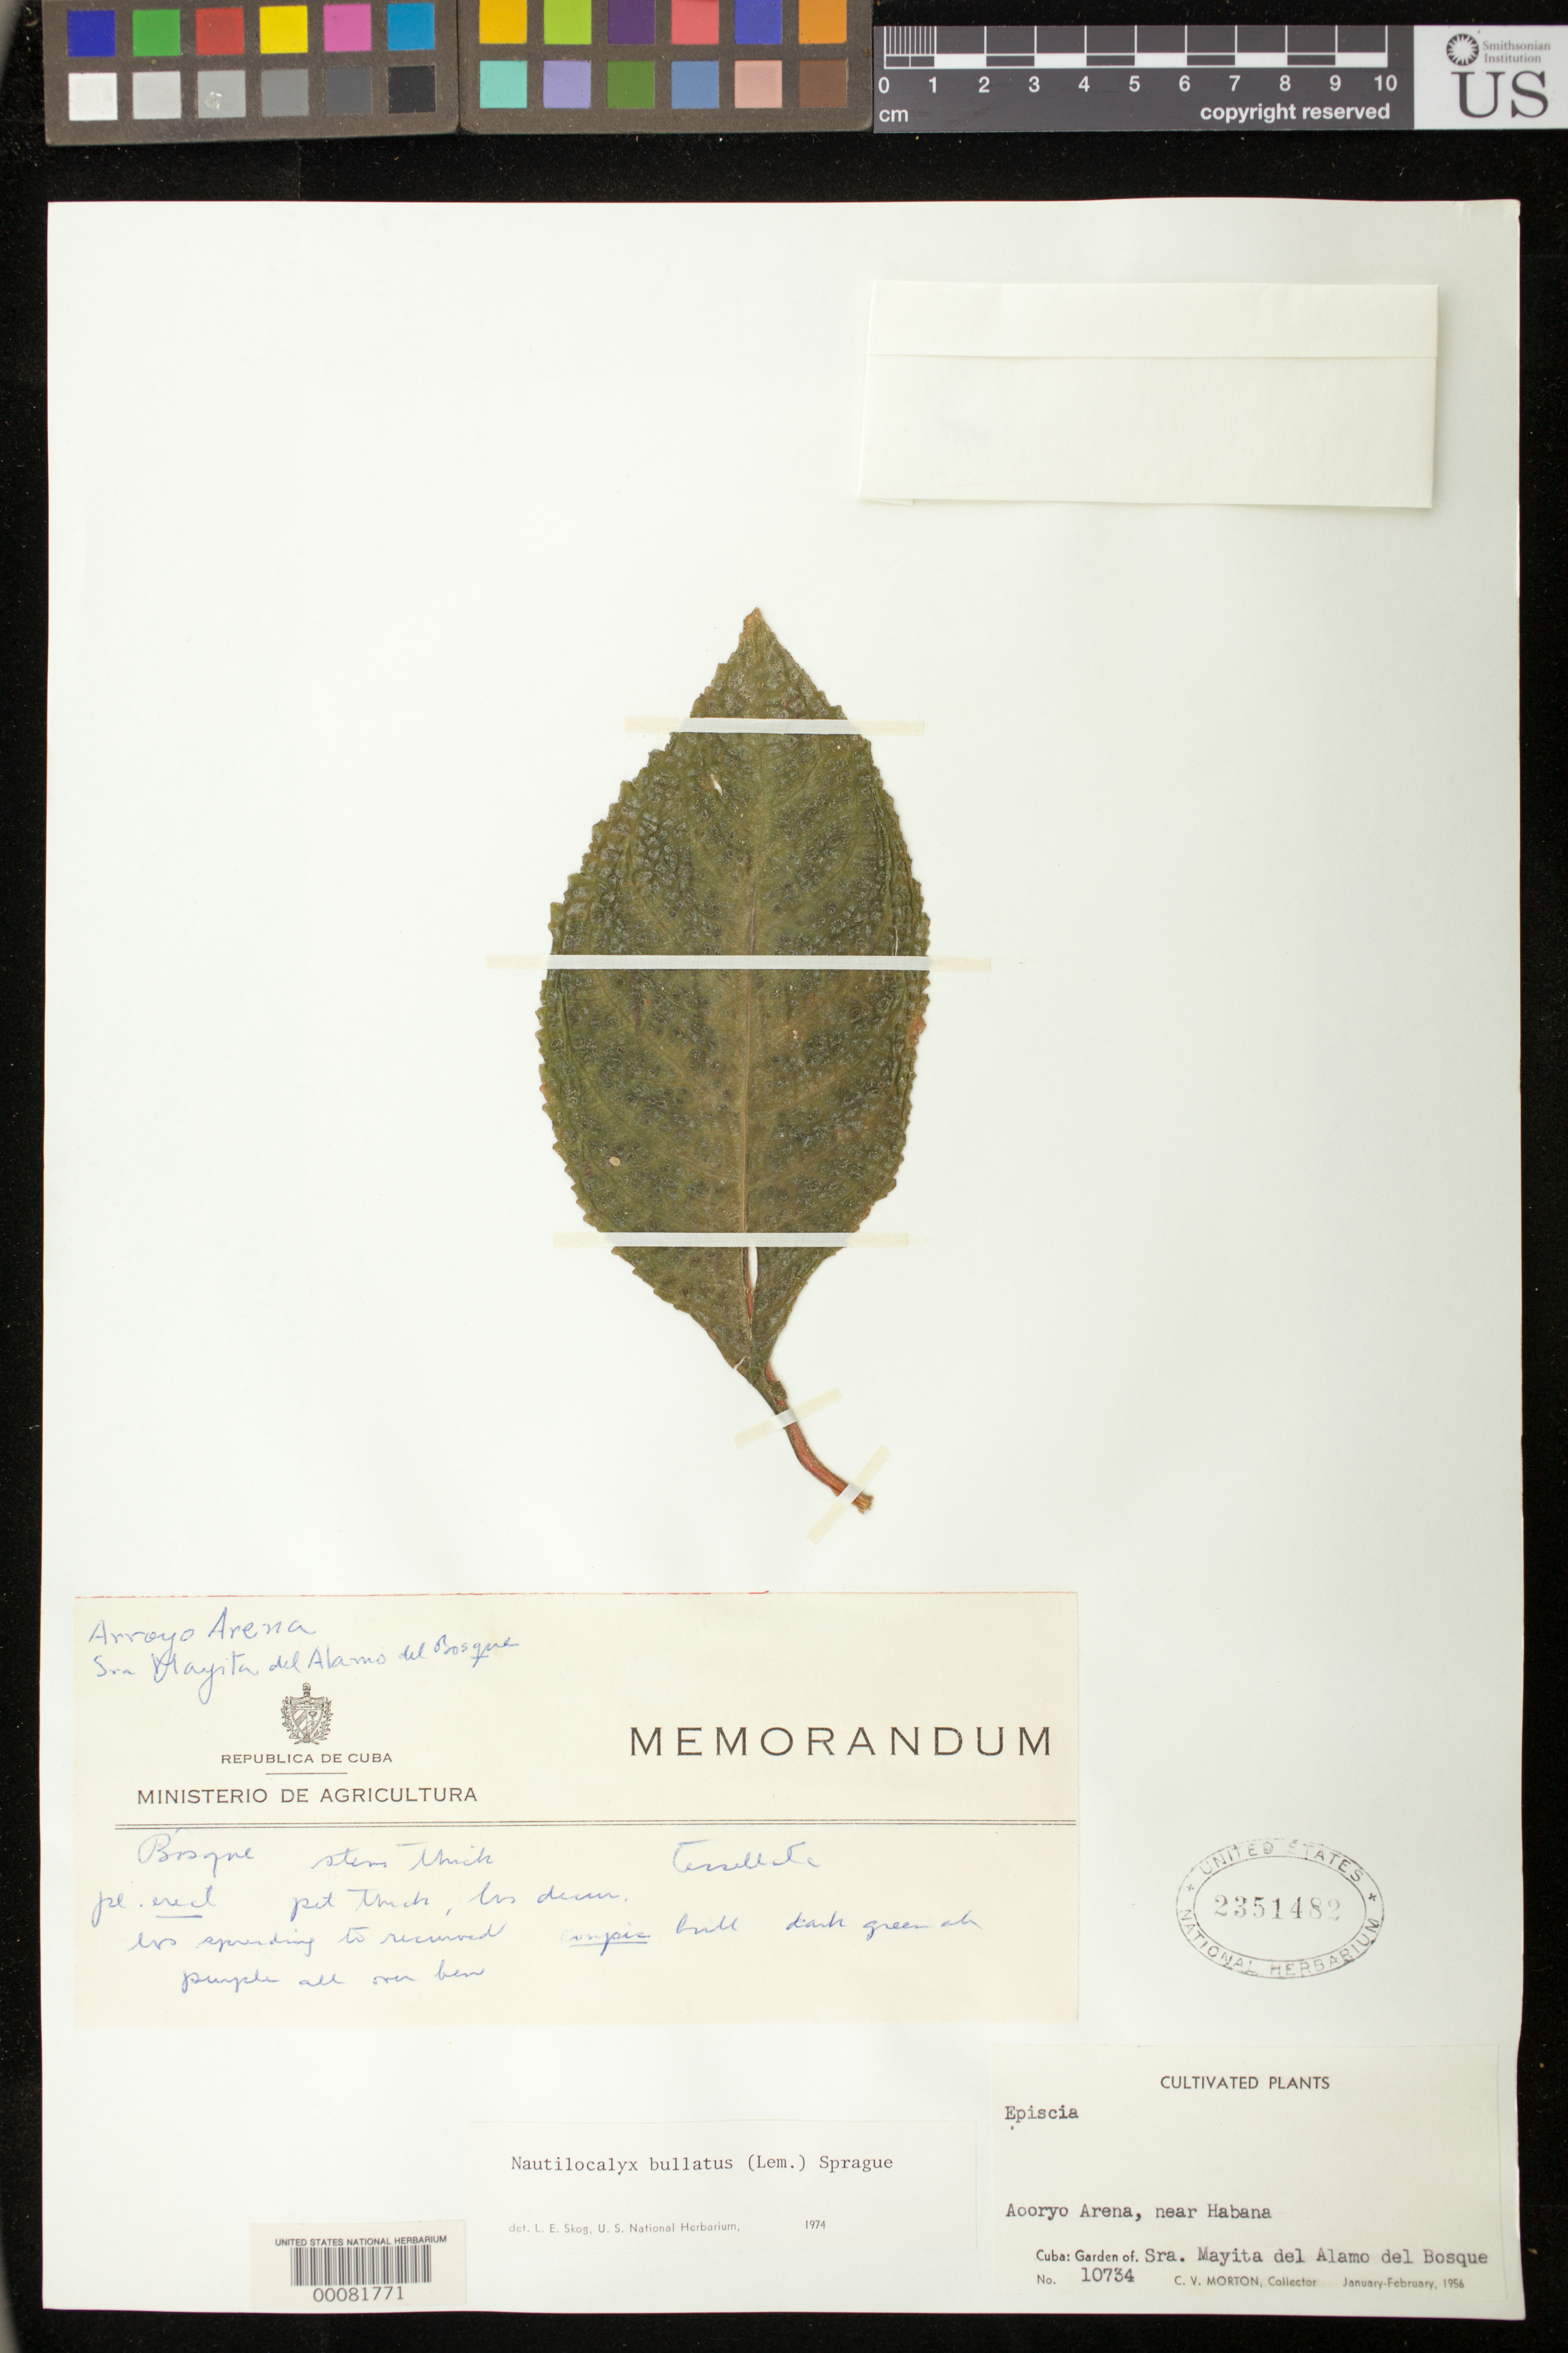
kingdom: Plantae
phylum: Tracheophyta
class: Magnoliopsida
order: Lamiales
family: Gesneriaceae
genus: Nautilocalyx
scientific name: Nautilocalyx bullatus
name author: (Lem.) Sprague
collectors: C. V. Morton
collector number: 10734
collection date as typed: Jan-Feb 1956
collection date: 1956-01/1956-02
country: Cuba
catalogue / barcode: US 2351482